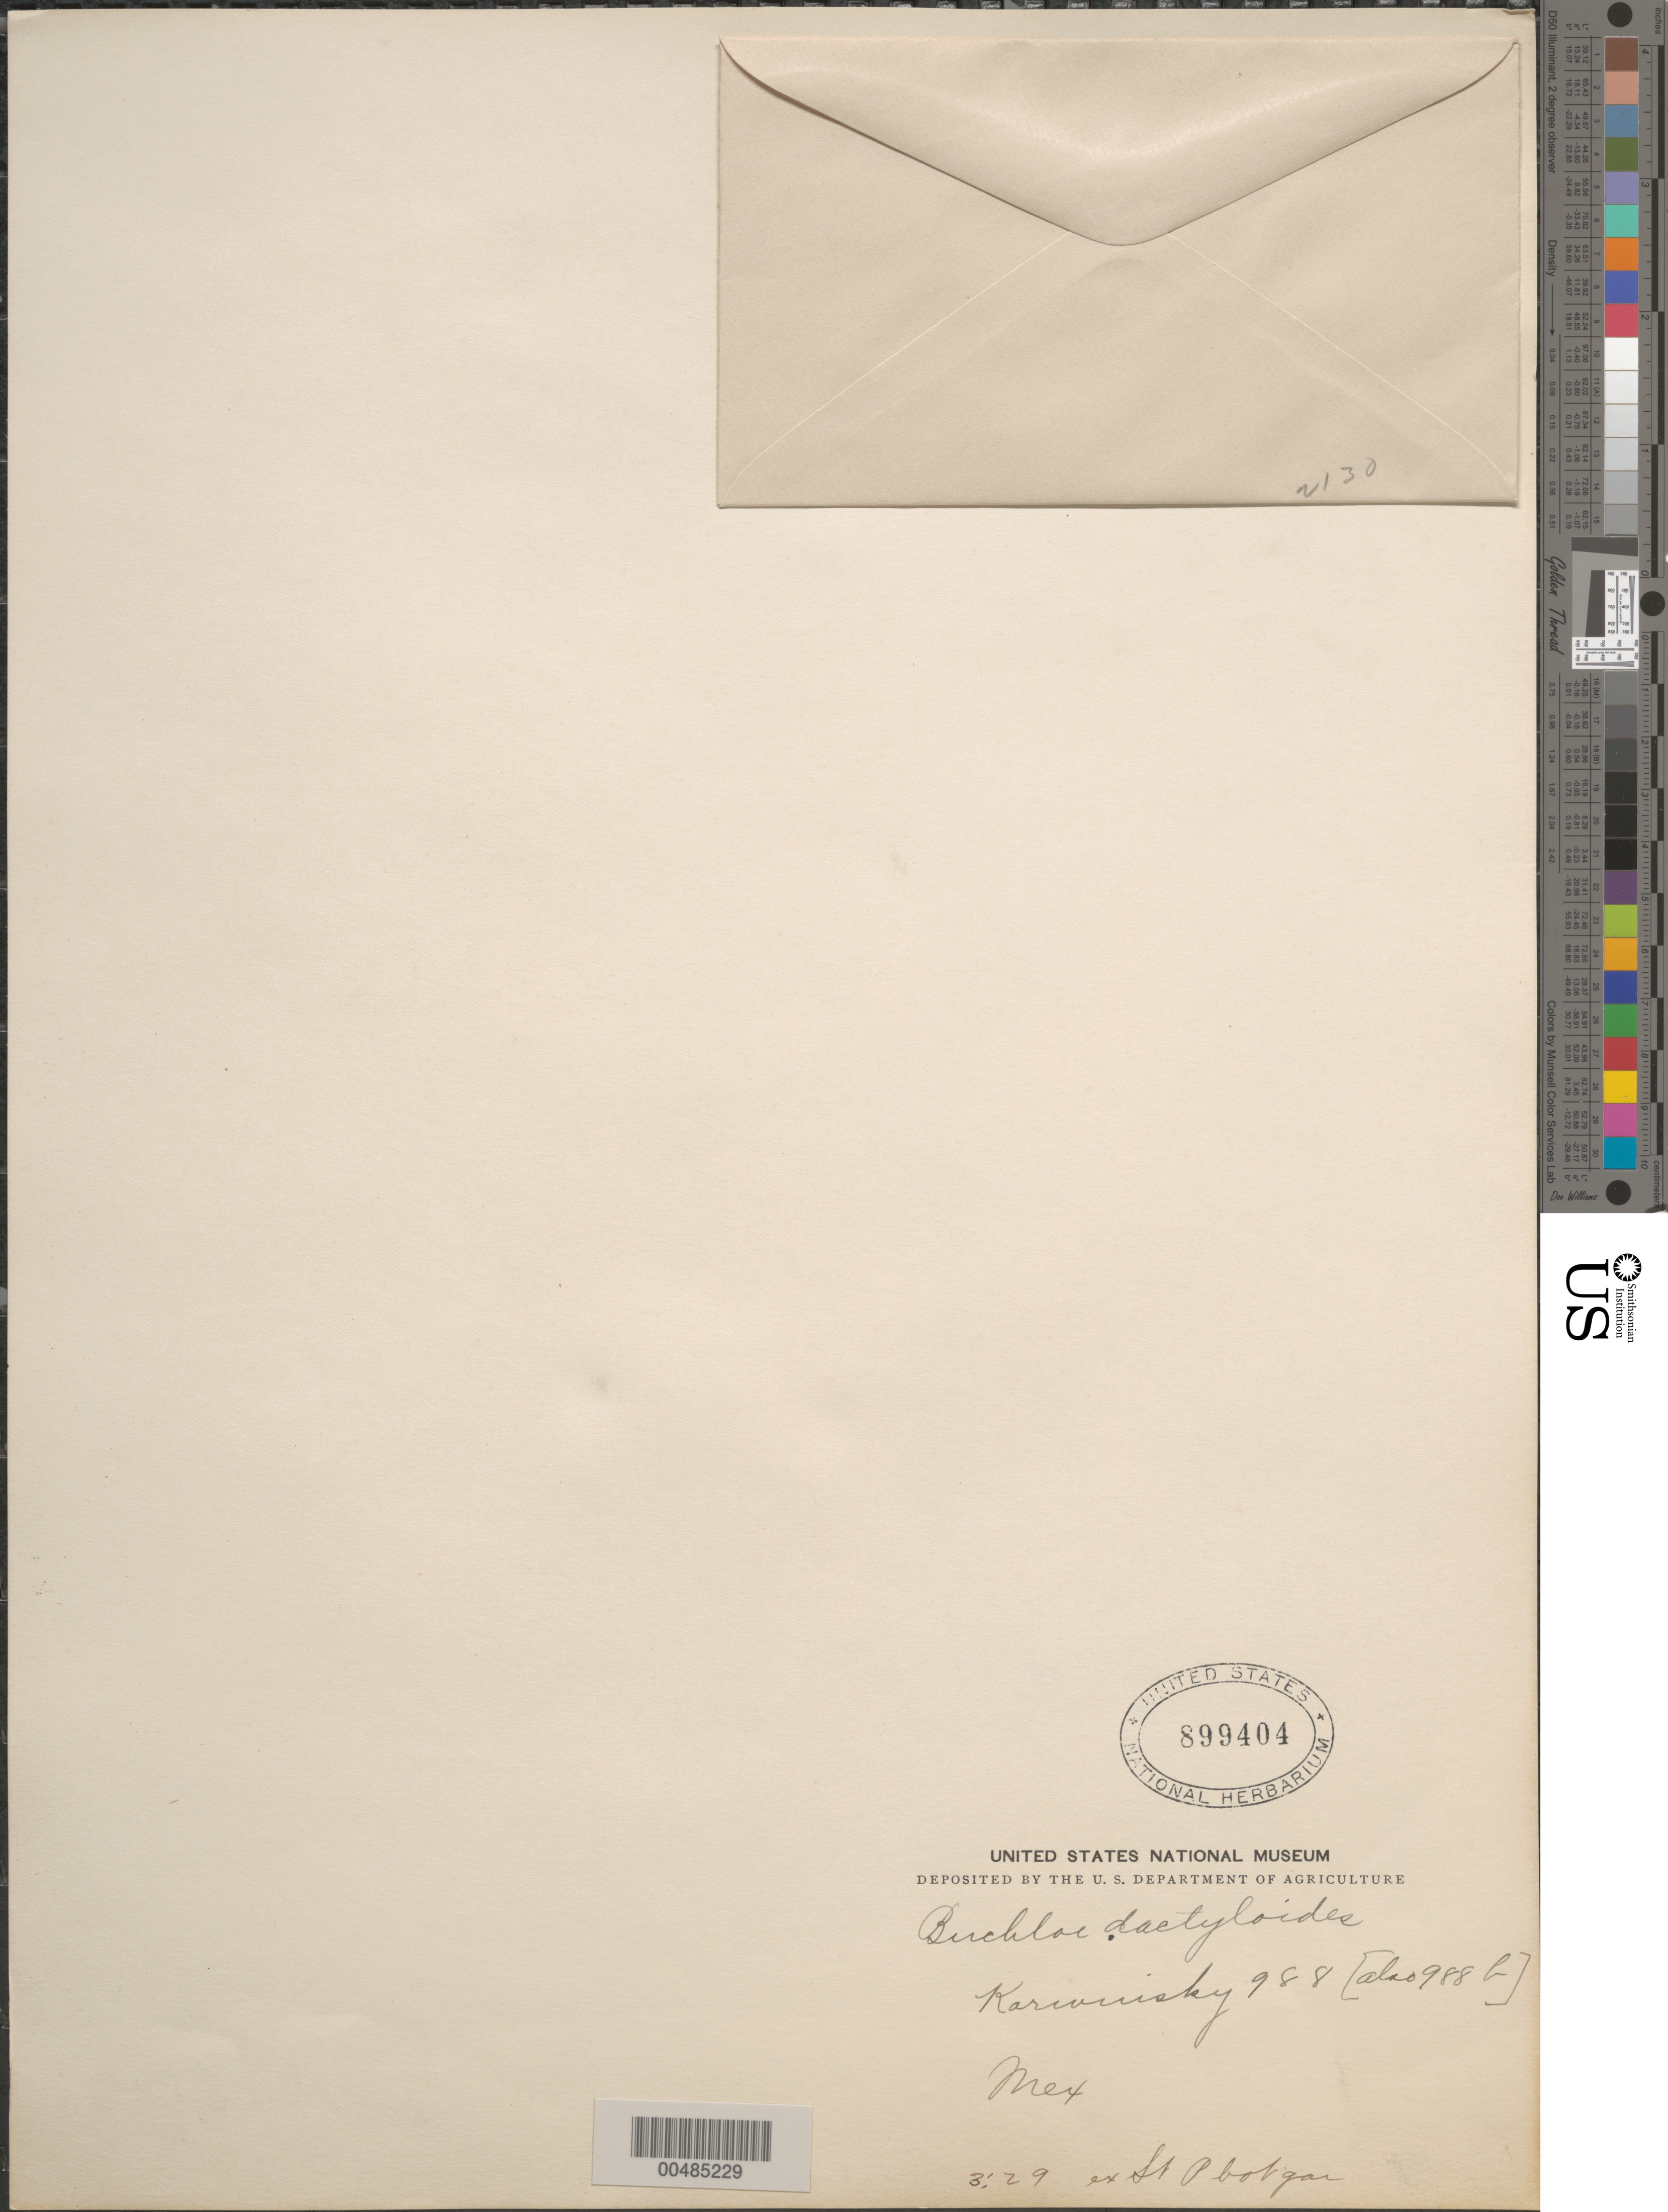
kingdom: Plantae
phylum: Tracheophyta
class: Liliopsida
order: Poales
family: Poaceae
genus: Buchloe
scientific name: Buchloe dactyloides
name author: (Nutt.) Engelm.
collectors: W. F. Karwinski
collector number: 988/988b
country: Mexico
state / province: Durango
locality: San Ramon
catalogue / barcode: US 899404